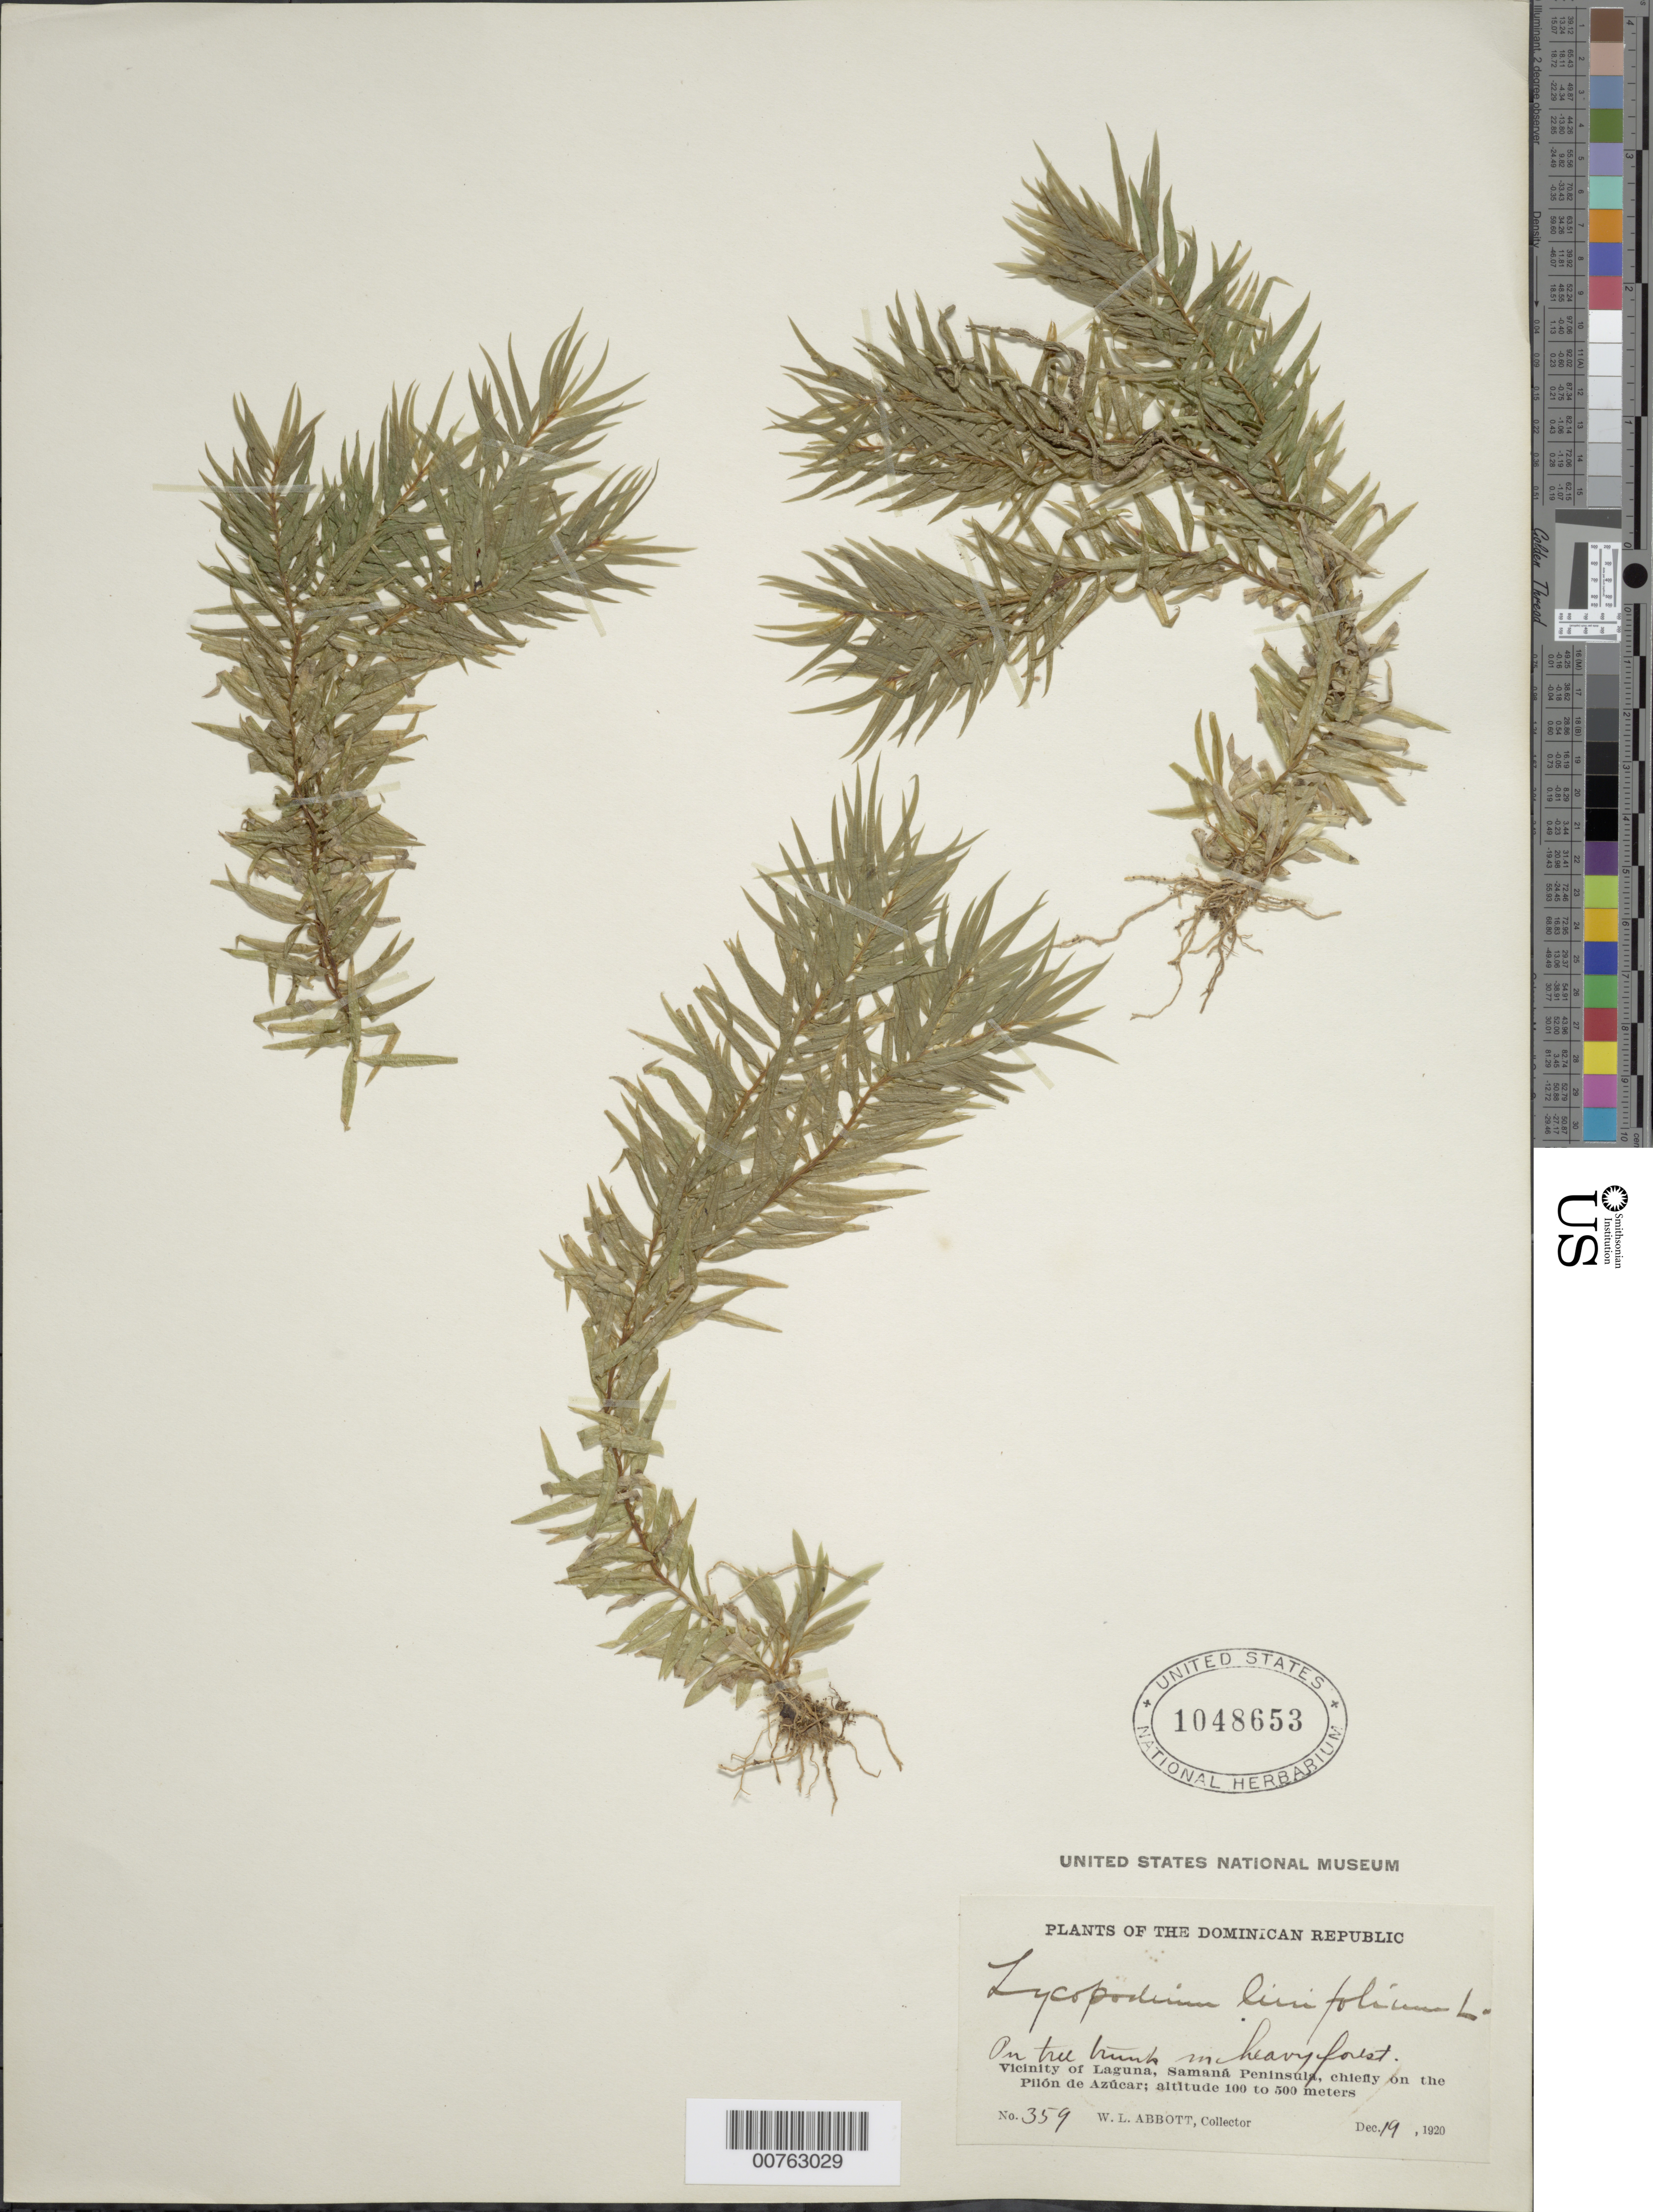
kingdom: Plantae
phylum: Tracheophyta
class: Lycopodiopsida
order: Lycopodiales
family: Lycopodiaceae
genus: Phlegmariurus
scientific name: Phlegmariurus linifolius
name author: (L.) B. Øllg.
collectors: W. L. Abbott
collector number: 359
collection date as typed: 19 Dec 1920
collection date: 1920-12-19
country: Dominican Republic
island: Hispaniola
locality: Vicinity of Laguna, Samaná Peninsula, chiefly on the Pilón de Azúcar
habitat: On the trunks in heavy forest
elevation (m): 100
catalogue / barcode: US 1048653